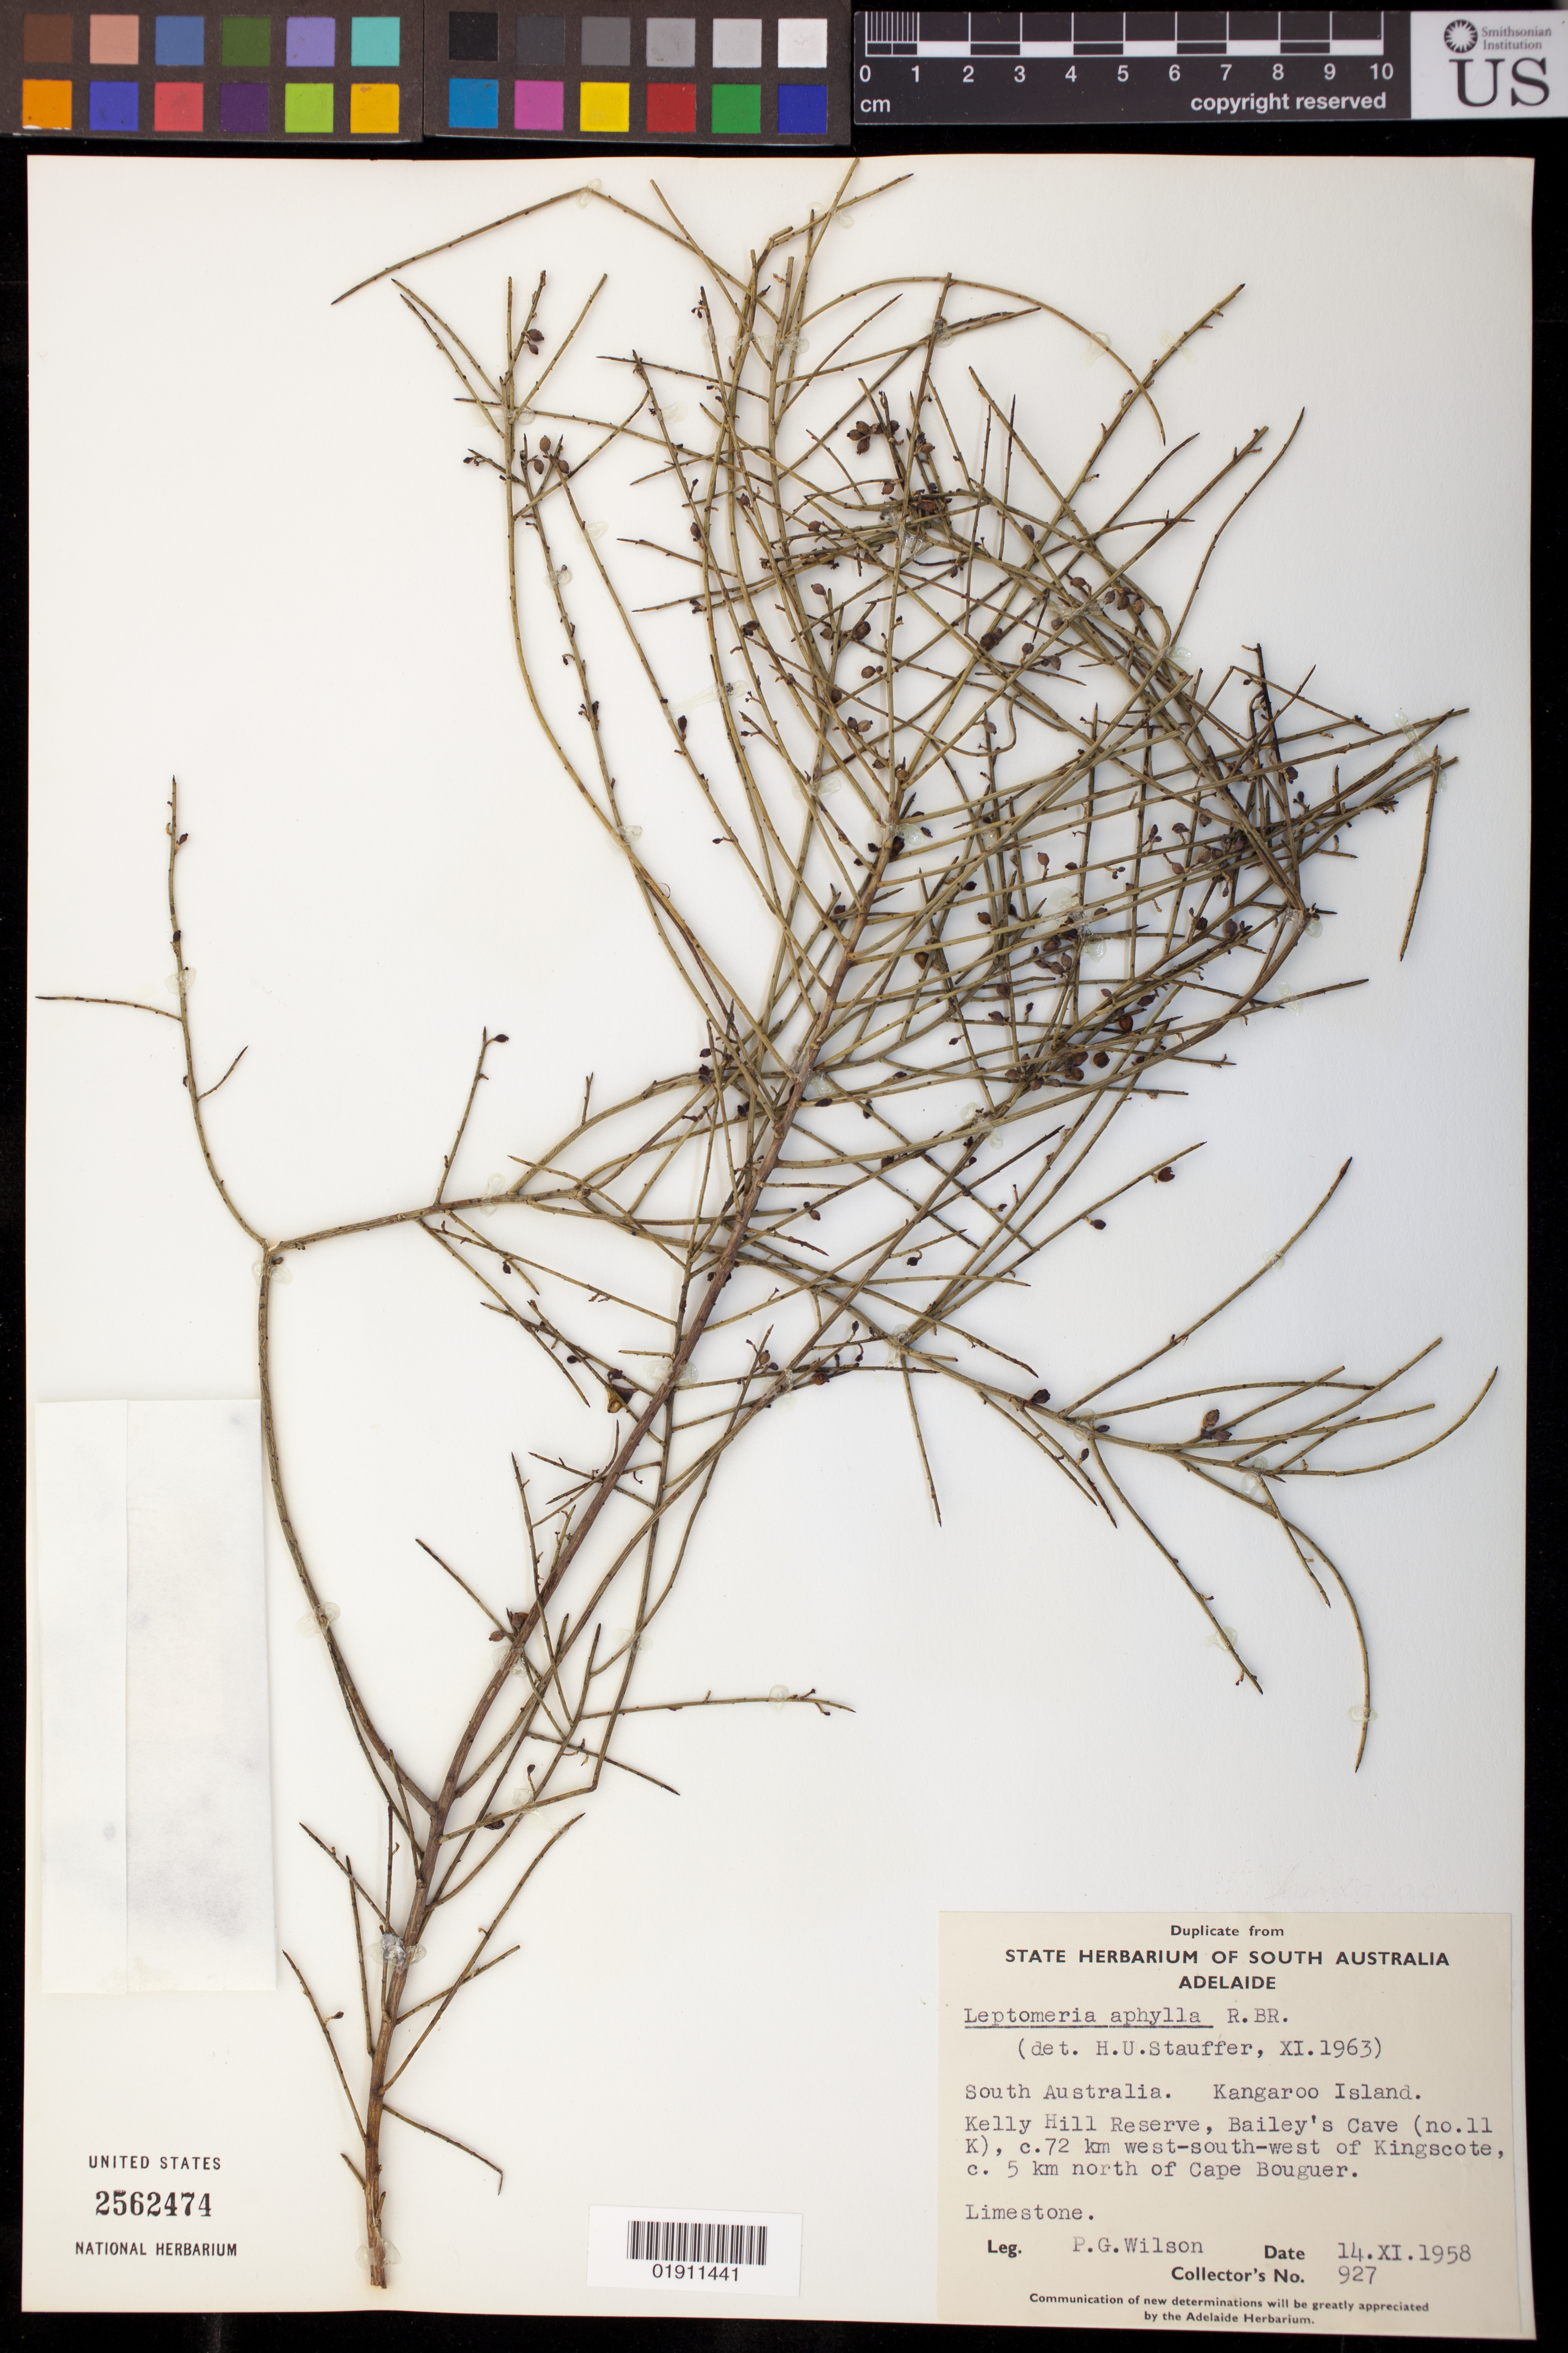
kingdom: Plantae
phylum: Tracheophyta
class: Magnoliopsida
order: Santalales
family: Amphorogynaceae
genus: Leptomeria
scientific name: Leptomeria aphylla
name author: R. Br.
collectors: Peter G. Wilson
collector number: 927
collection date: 1958-11-14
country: Australia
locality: Kangaroo Island. Kelly Hill Reserve, Bailey's Cave (no. 11 K), c. 72 km west-south-west of Kingscote, c. 5 km north of Cape Bouguer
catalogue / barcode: US 2562474